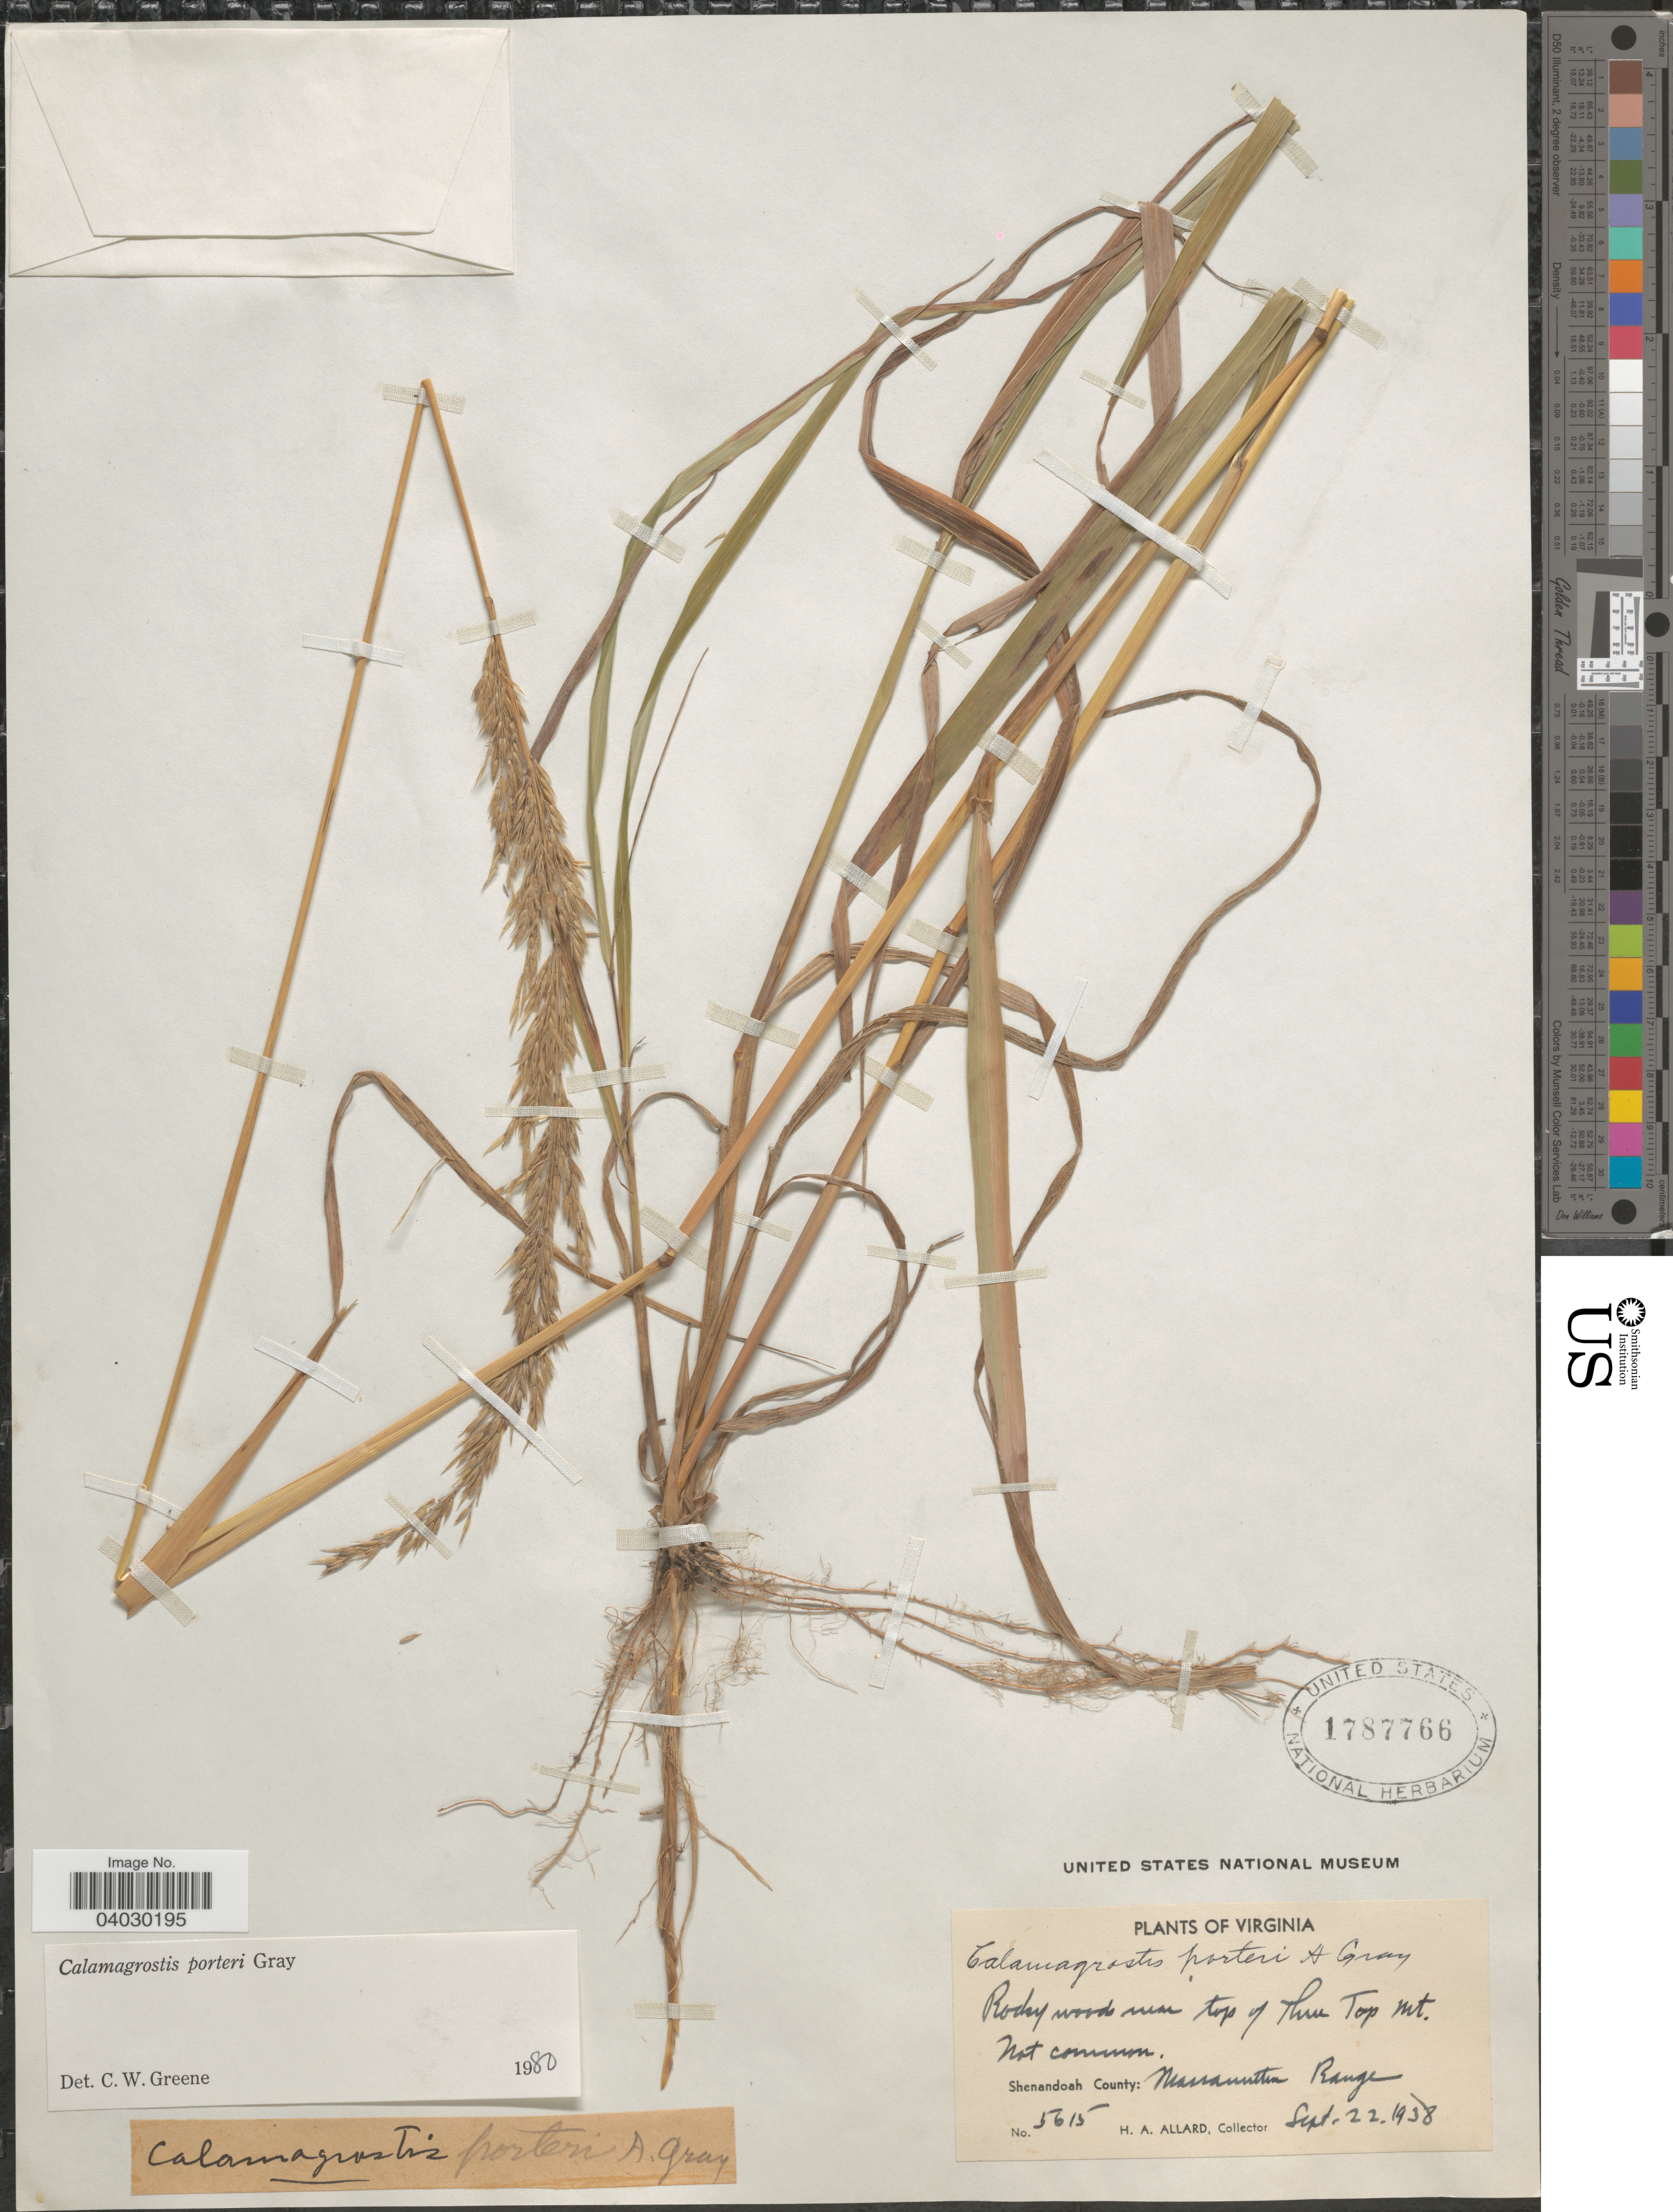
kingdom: Plantae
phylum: Tracheophyta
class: Liliopsida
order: Poales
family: Poaceae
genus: Calamagrostis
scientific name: Calamagrostis porteri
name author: A. Gray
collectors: H. A. Allard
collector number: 5615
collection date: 1938-09-22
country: United States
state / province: Virginia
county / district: Shenandoah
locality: Near top of Thru Top Mt. Shenandoah County: Massanutten Range.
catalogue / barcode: US 1787766